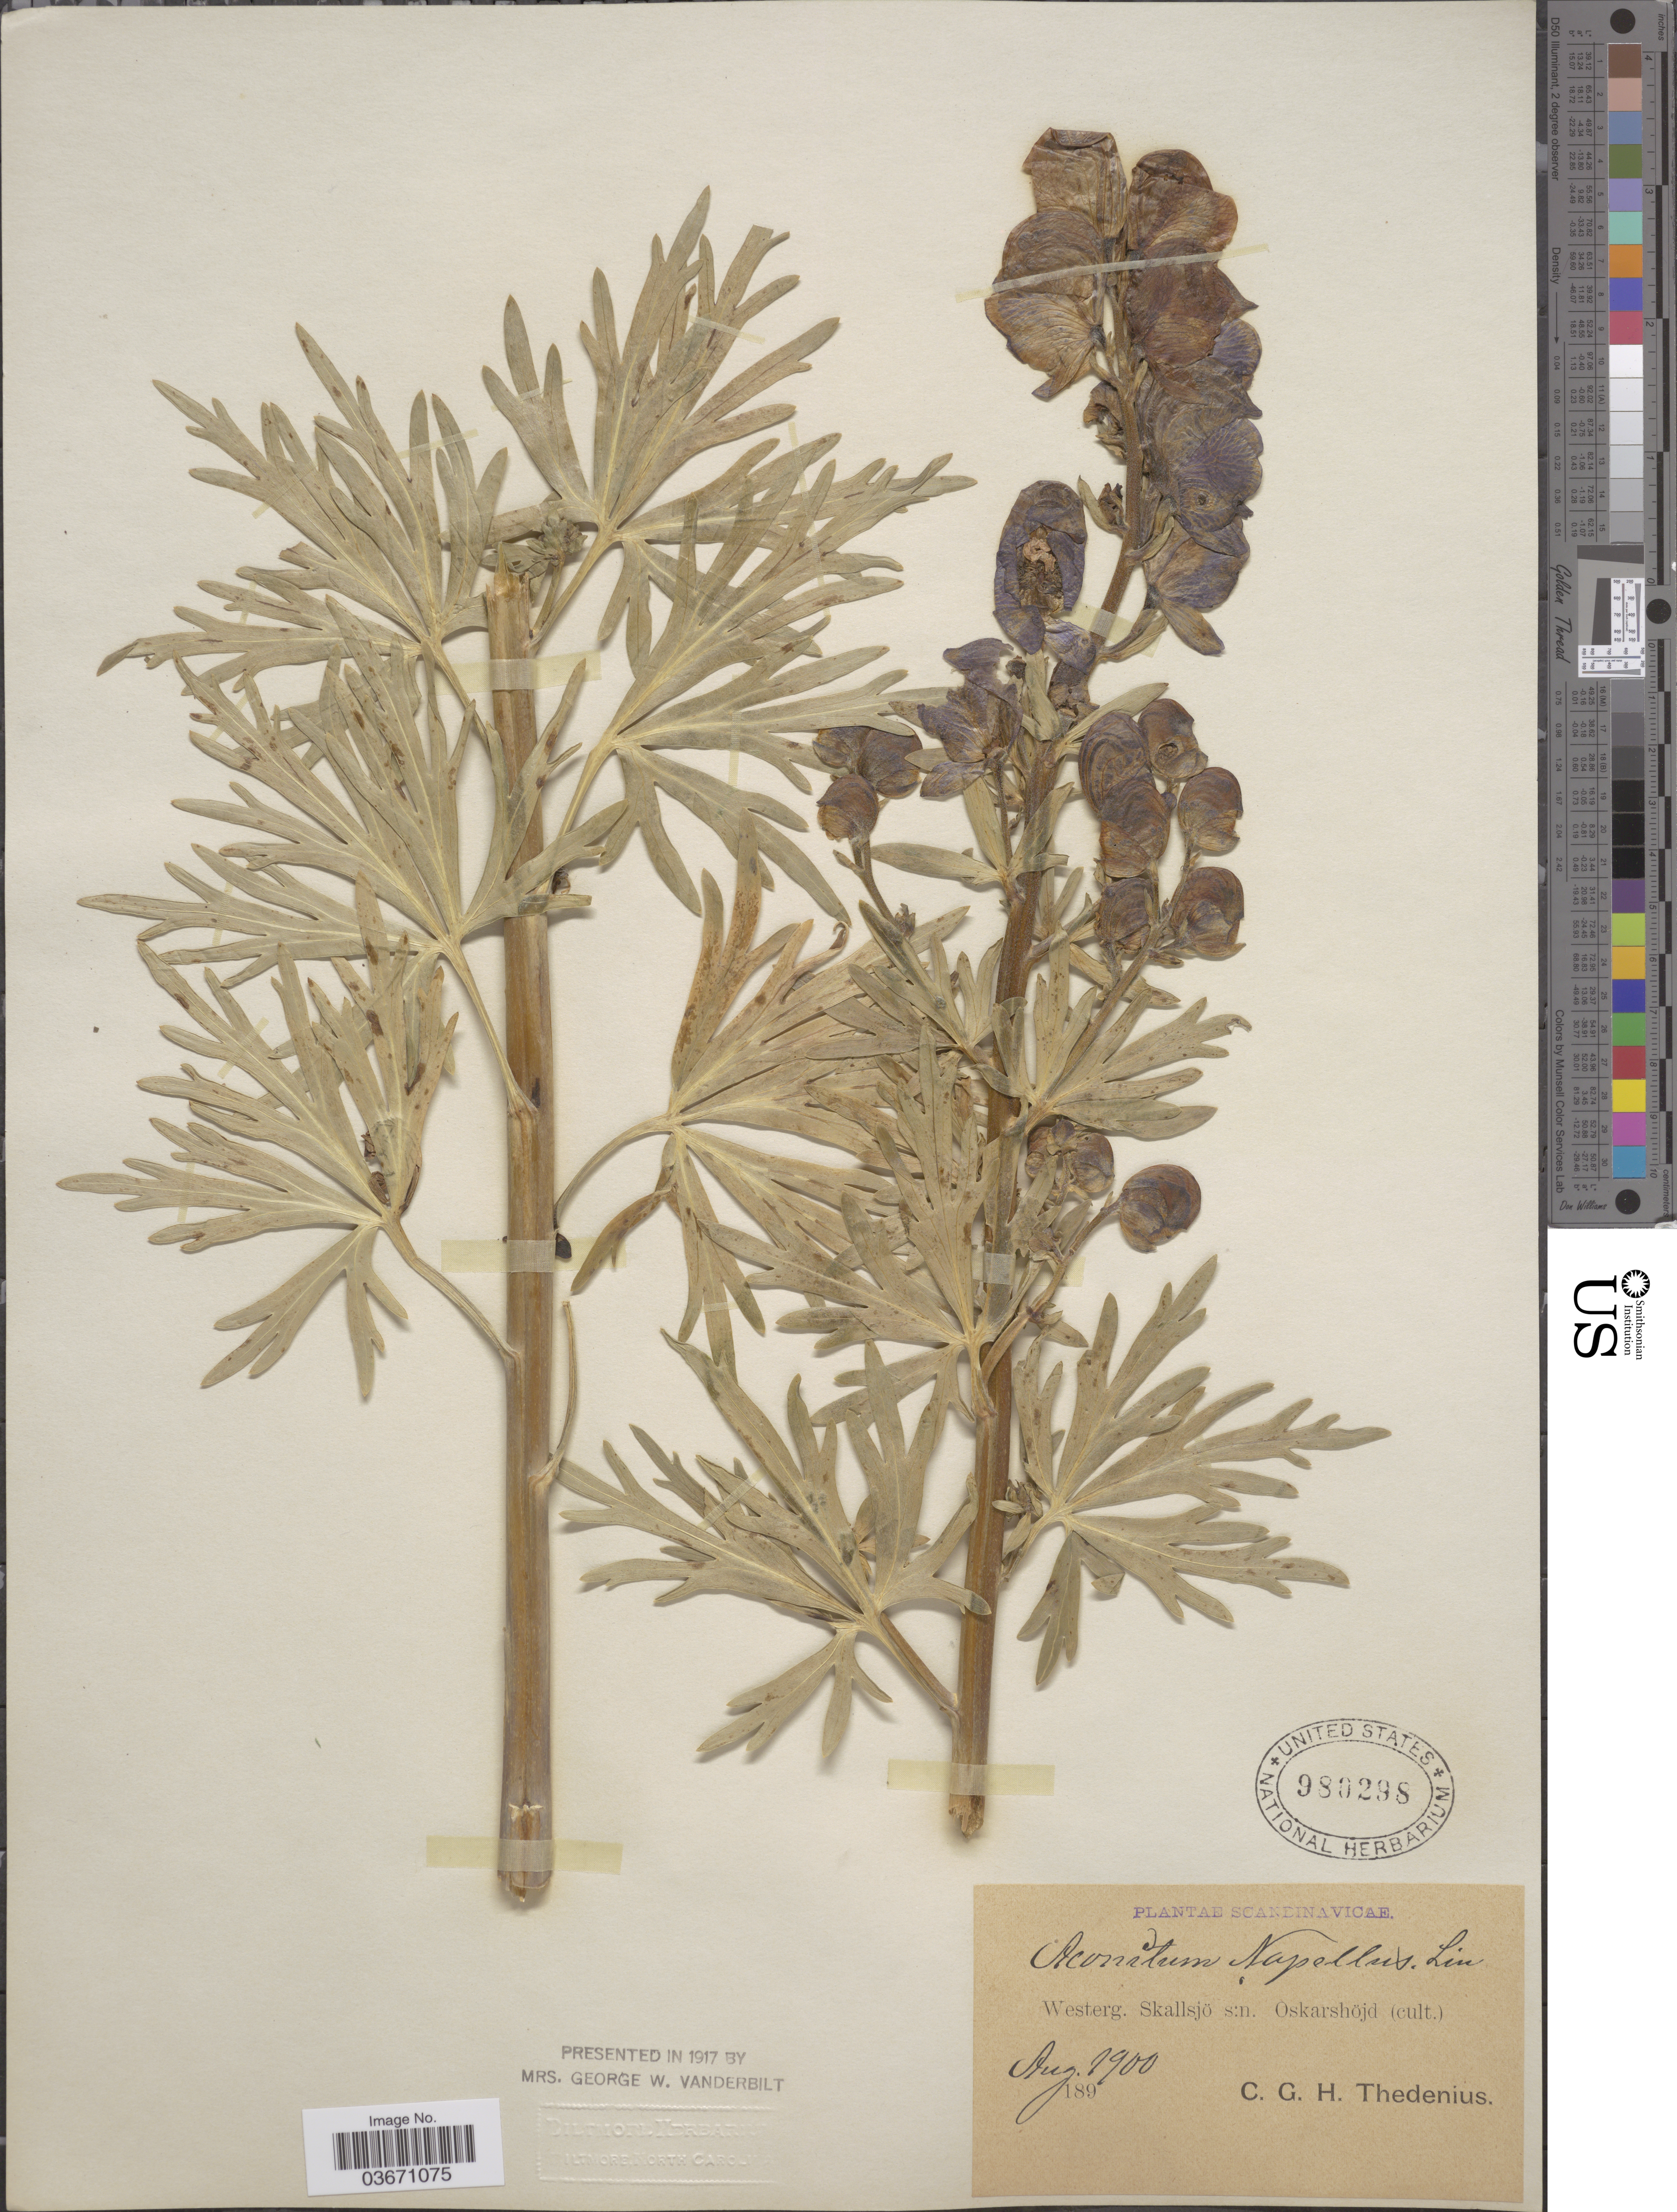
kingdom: Plantae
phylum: Tracheophyta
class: Magnoliopsida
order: Ranunculales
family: Ranunculaceae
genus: Aconitum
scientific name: Aconitum napellus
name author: L.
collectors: C. Thedenius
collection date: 1900-08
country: Sweden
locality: Scandinavicae. Westerg. Skallsjö s:n. Oskarshöjd.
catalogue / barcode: US 980298